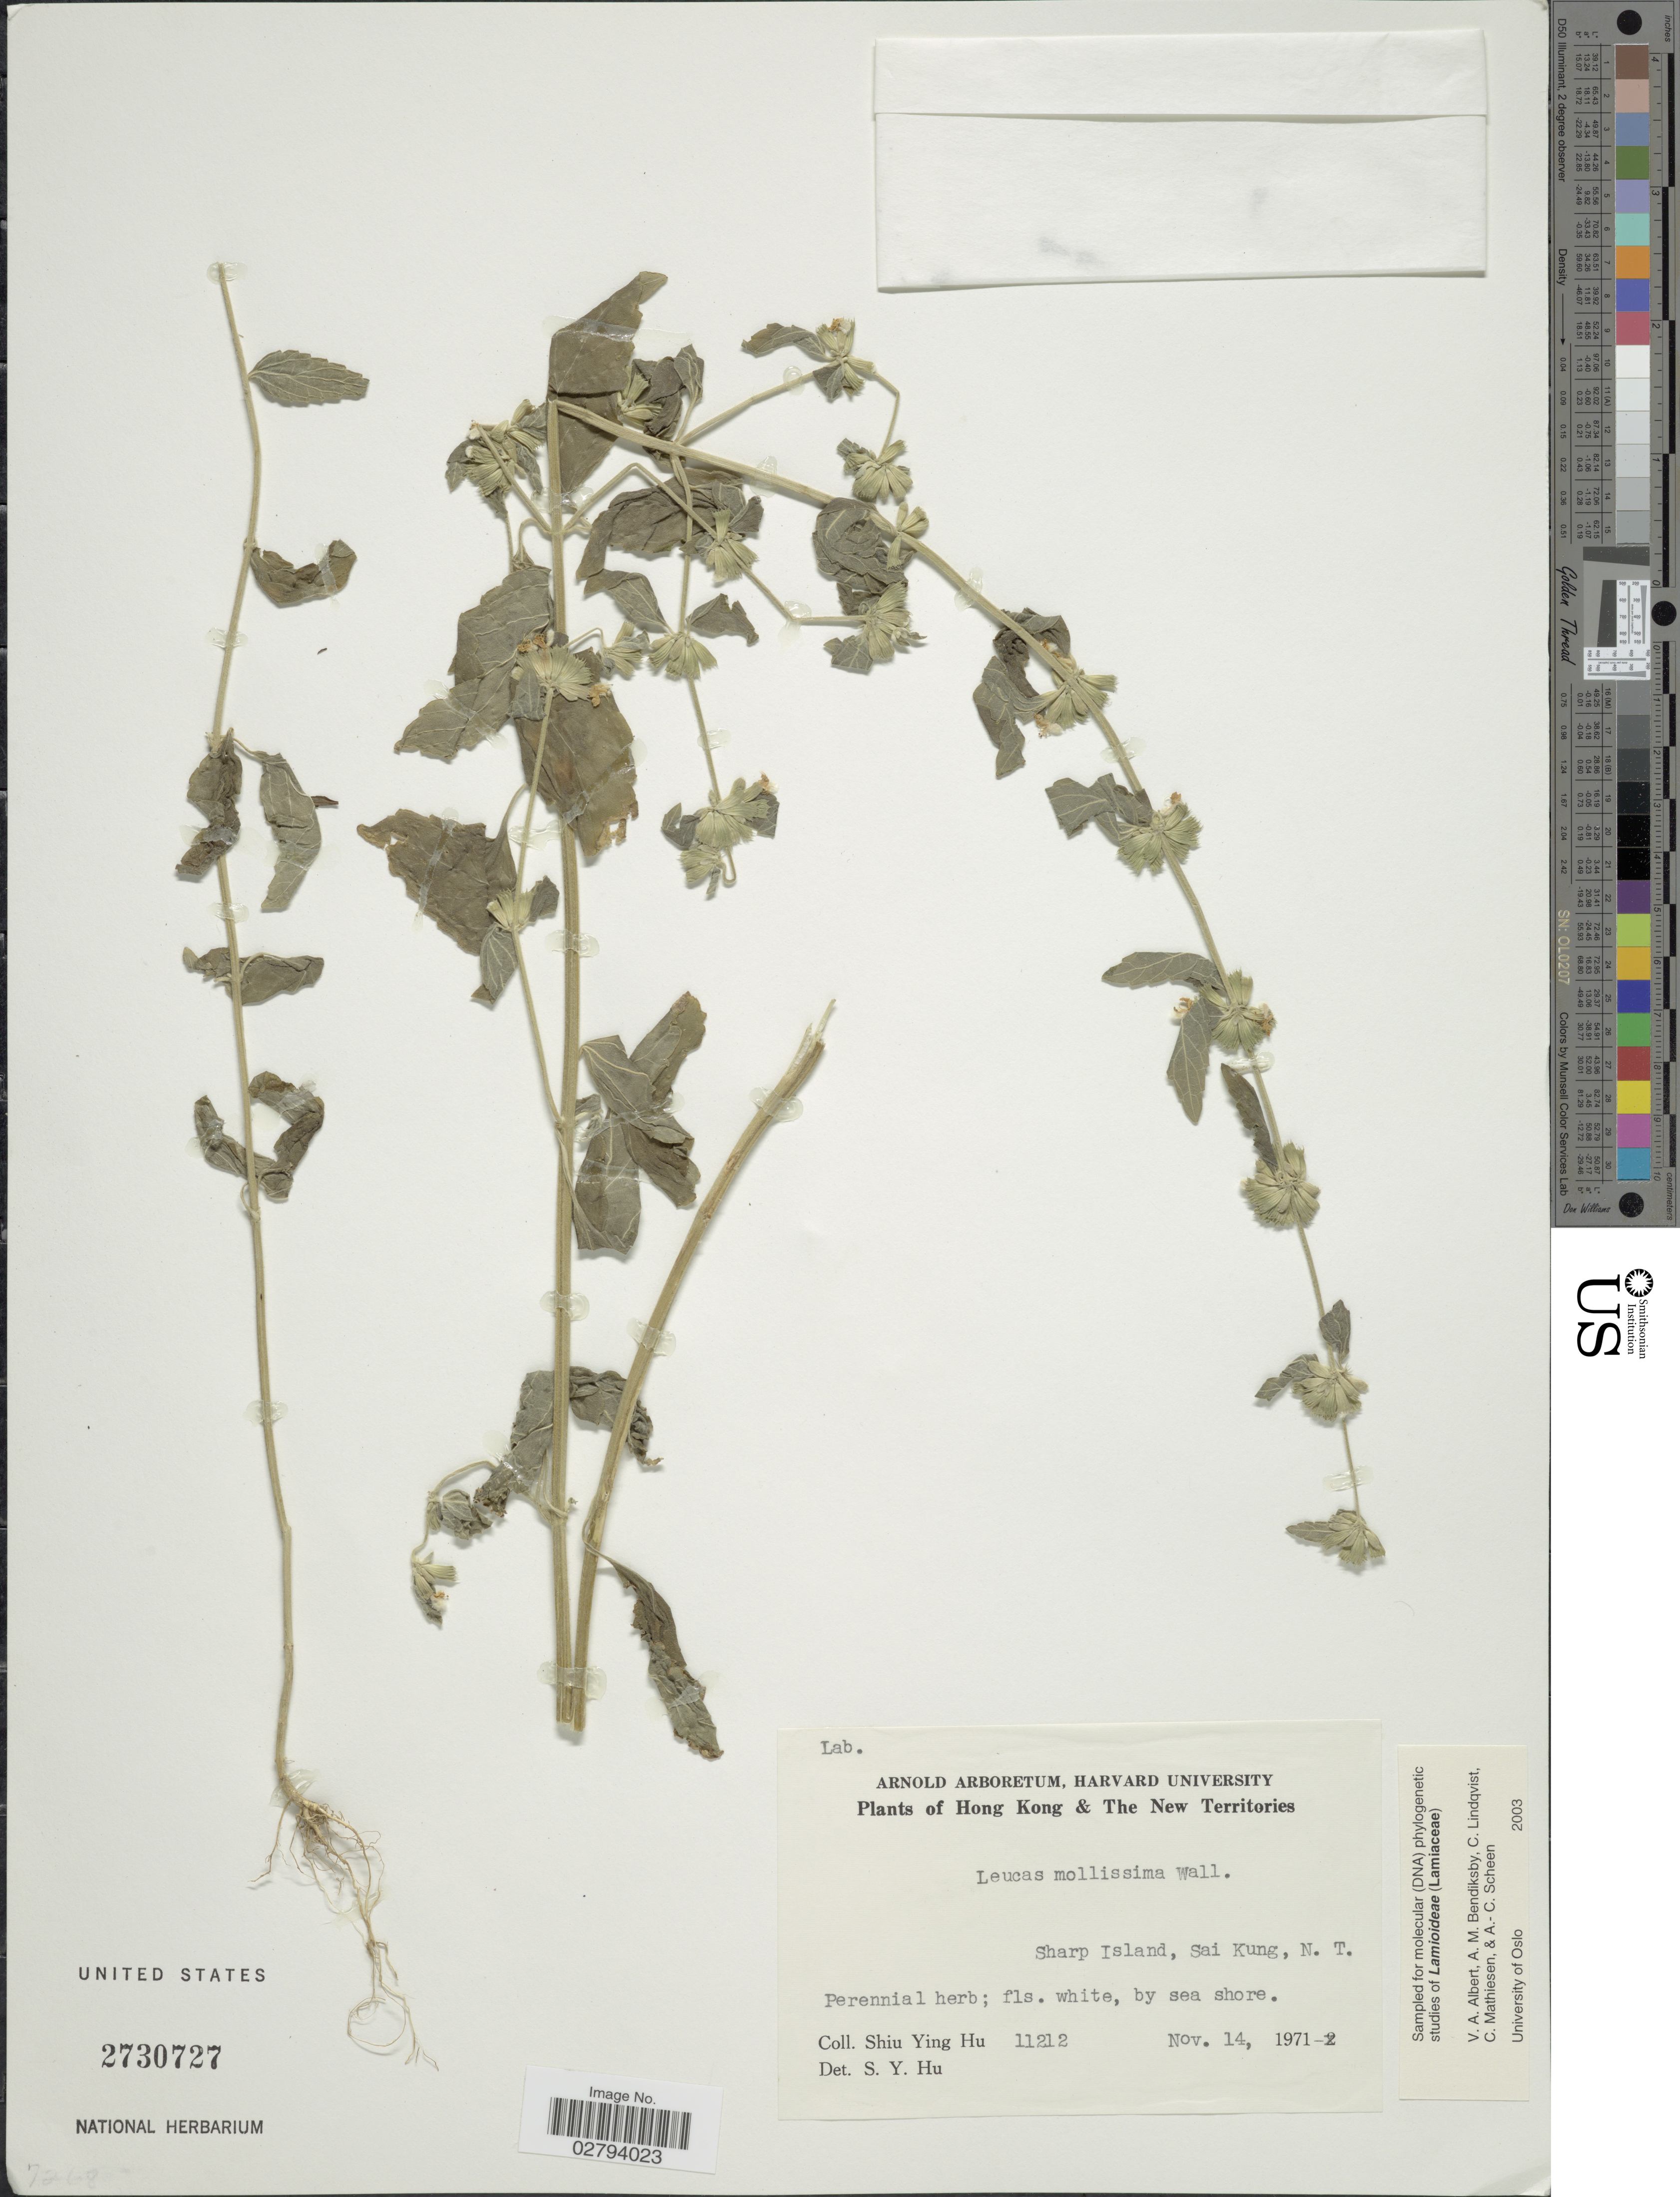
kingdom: Plantae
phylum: Tracheophyta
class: Magnoliopsida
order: Lamiales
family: Lamiaceae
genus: Leucas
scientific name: Leucas mollissima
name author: Gürke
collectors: S. Y. Hu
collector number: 11212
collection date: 1971-11-14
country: China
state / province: Hong Kong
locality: Hong Kong & The New Territories, Sharp Island, Sai Kung, N. T.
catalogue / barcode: US 2730727